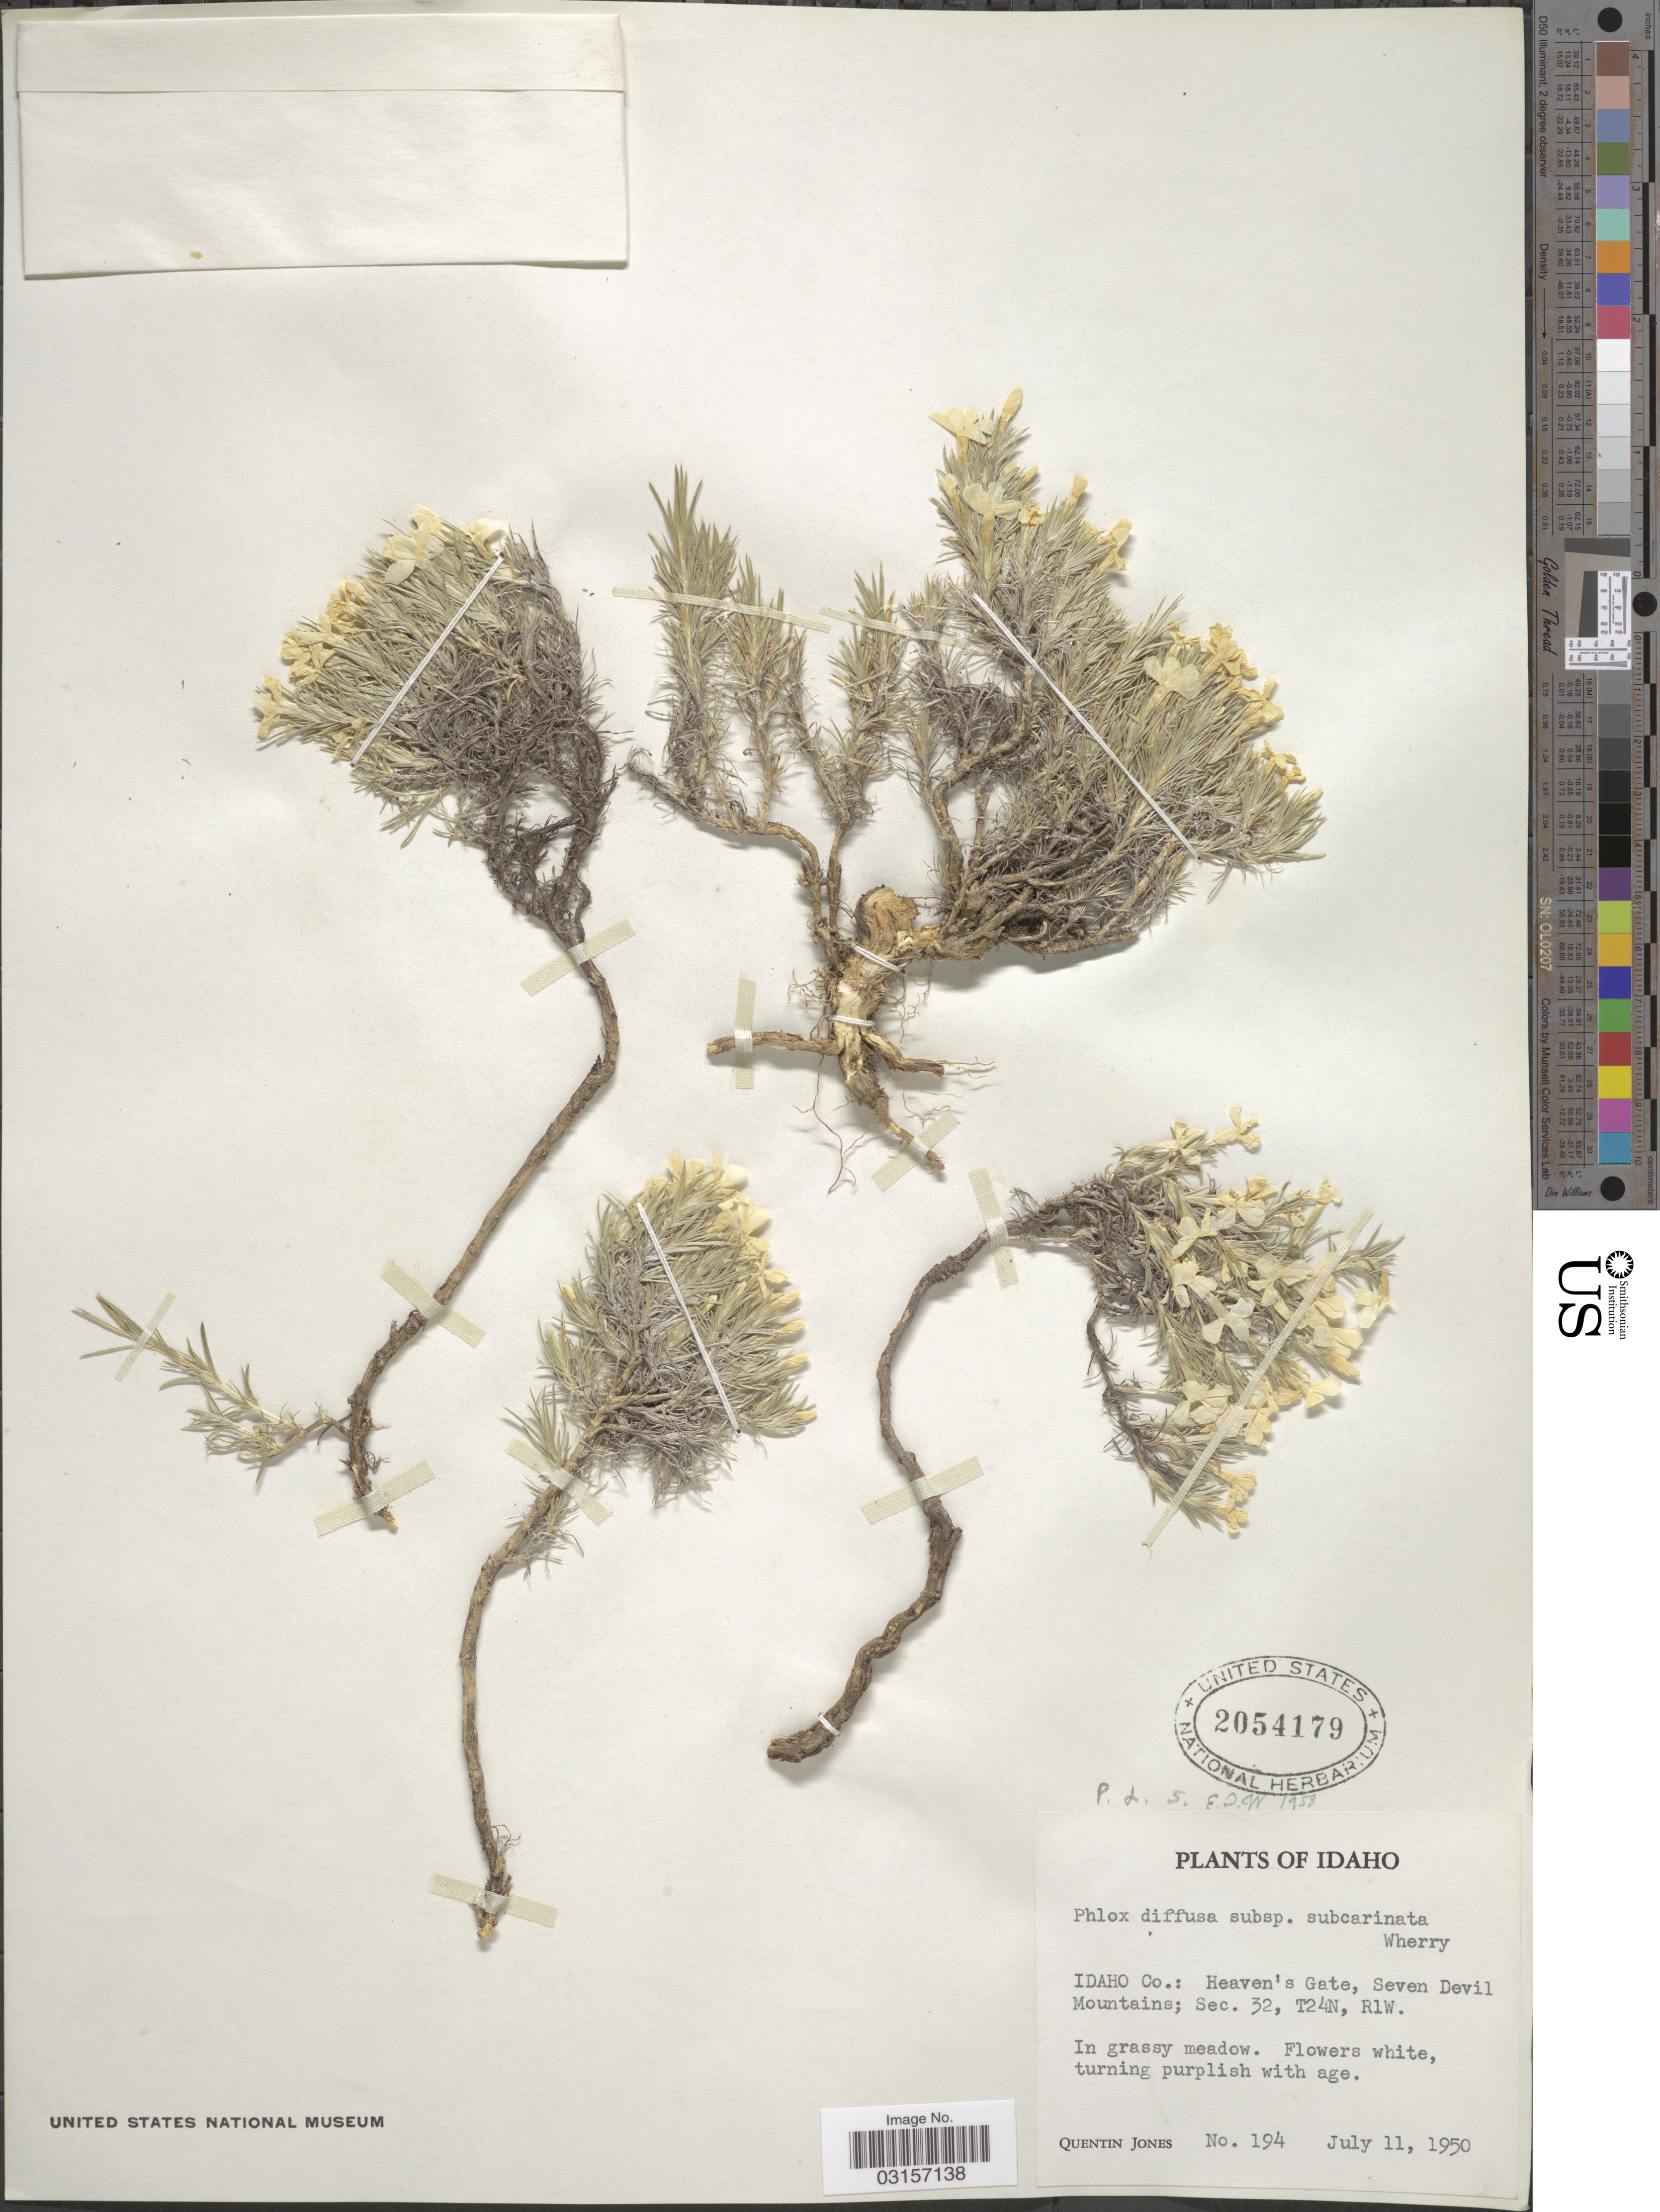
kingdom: Plantae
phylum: Tracheophyta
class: Magnoliopsida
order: Ericales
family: Polemoniaceae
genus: Phlox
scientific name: Phlox austromontana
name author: Coville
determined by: Mayfield, M. H.; Ferguson, C. J.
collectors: Q. Jones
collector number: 194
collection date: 1950-07-11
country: United States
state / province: Idaho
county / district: Idaho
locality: Heaven's Gate, Seven Devil Mountains; Sec. 32, T24N, R1W.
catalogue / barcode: US 2054179